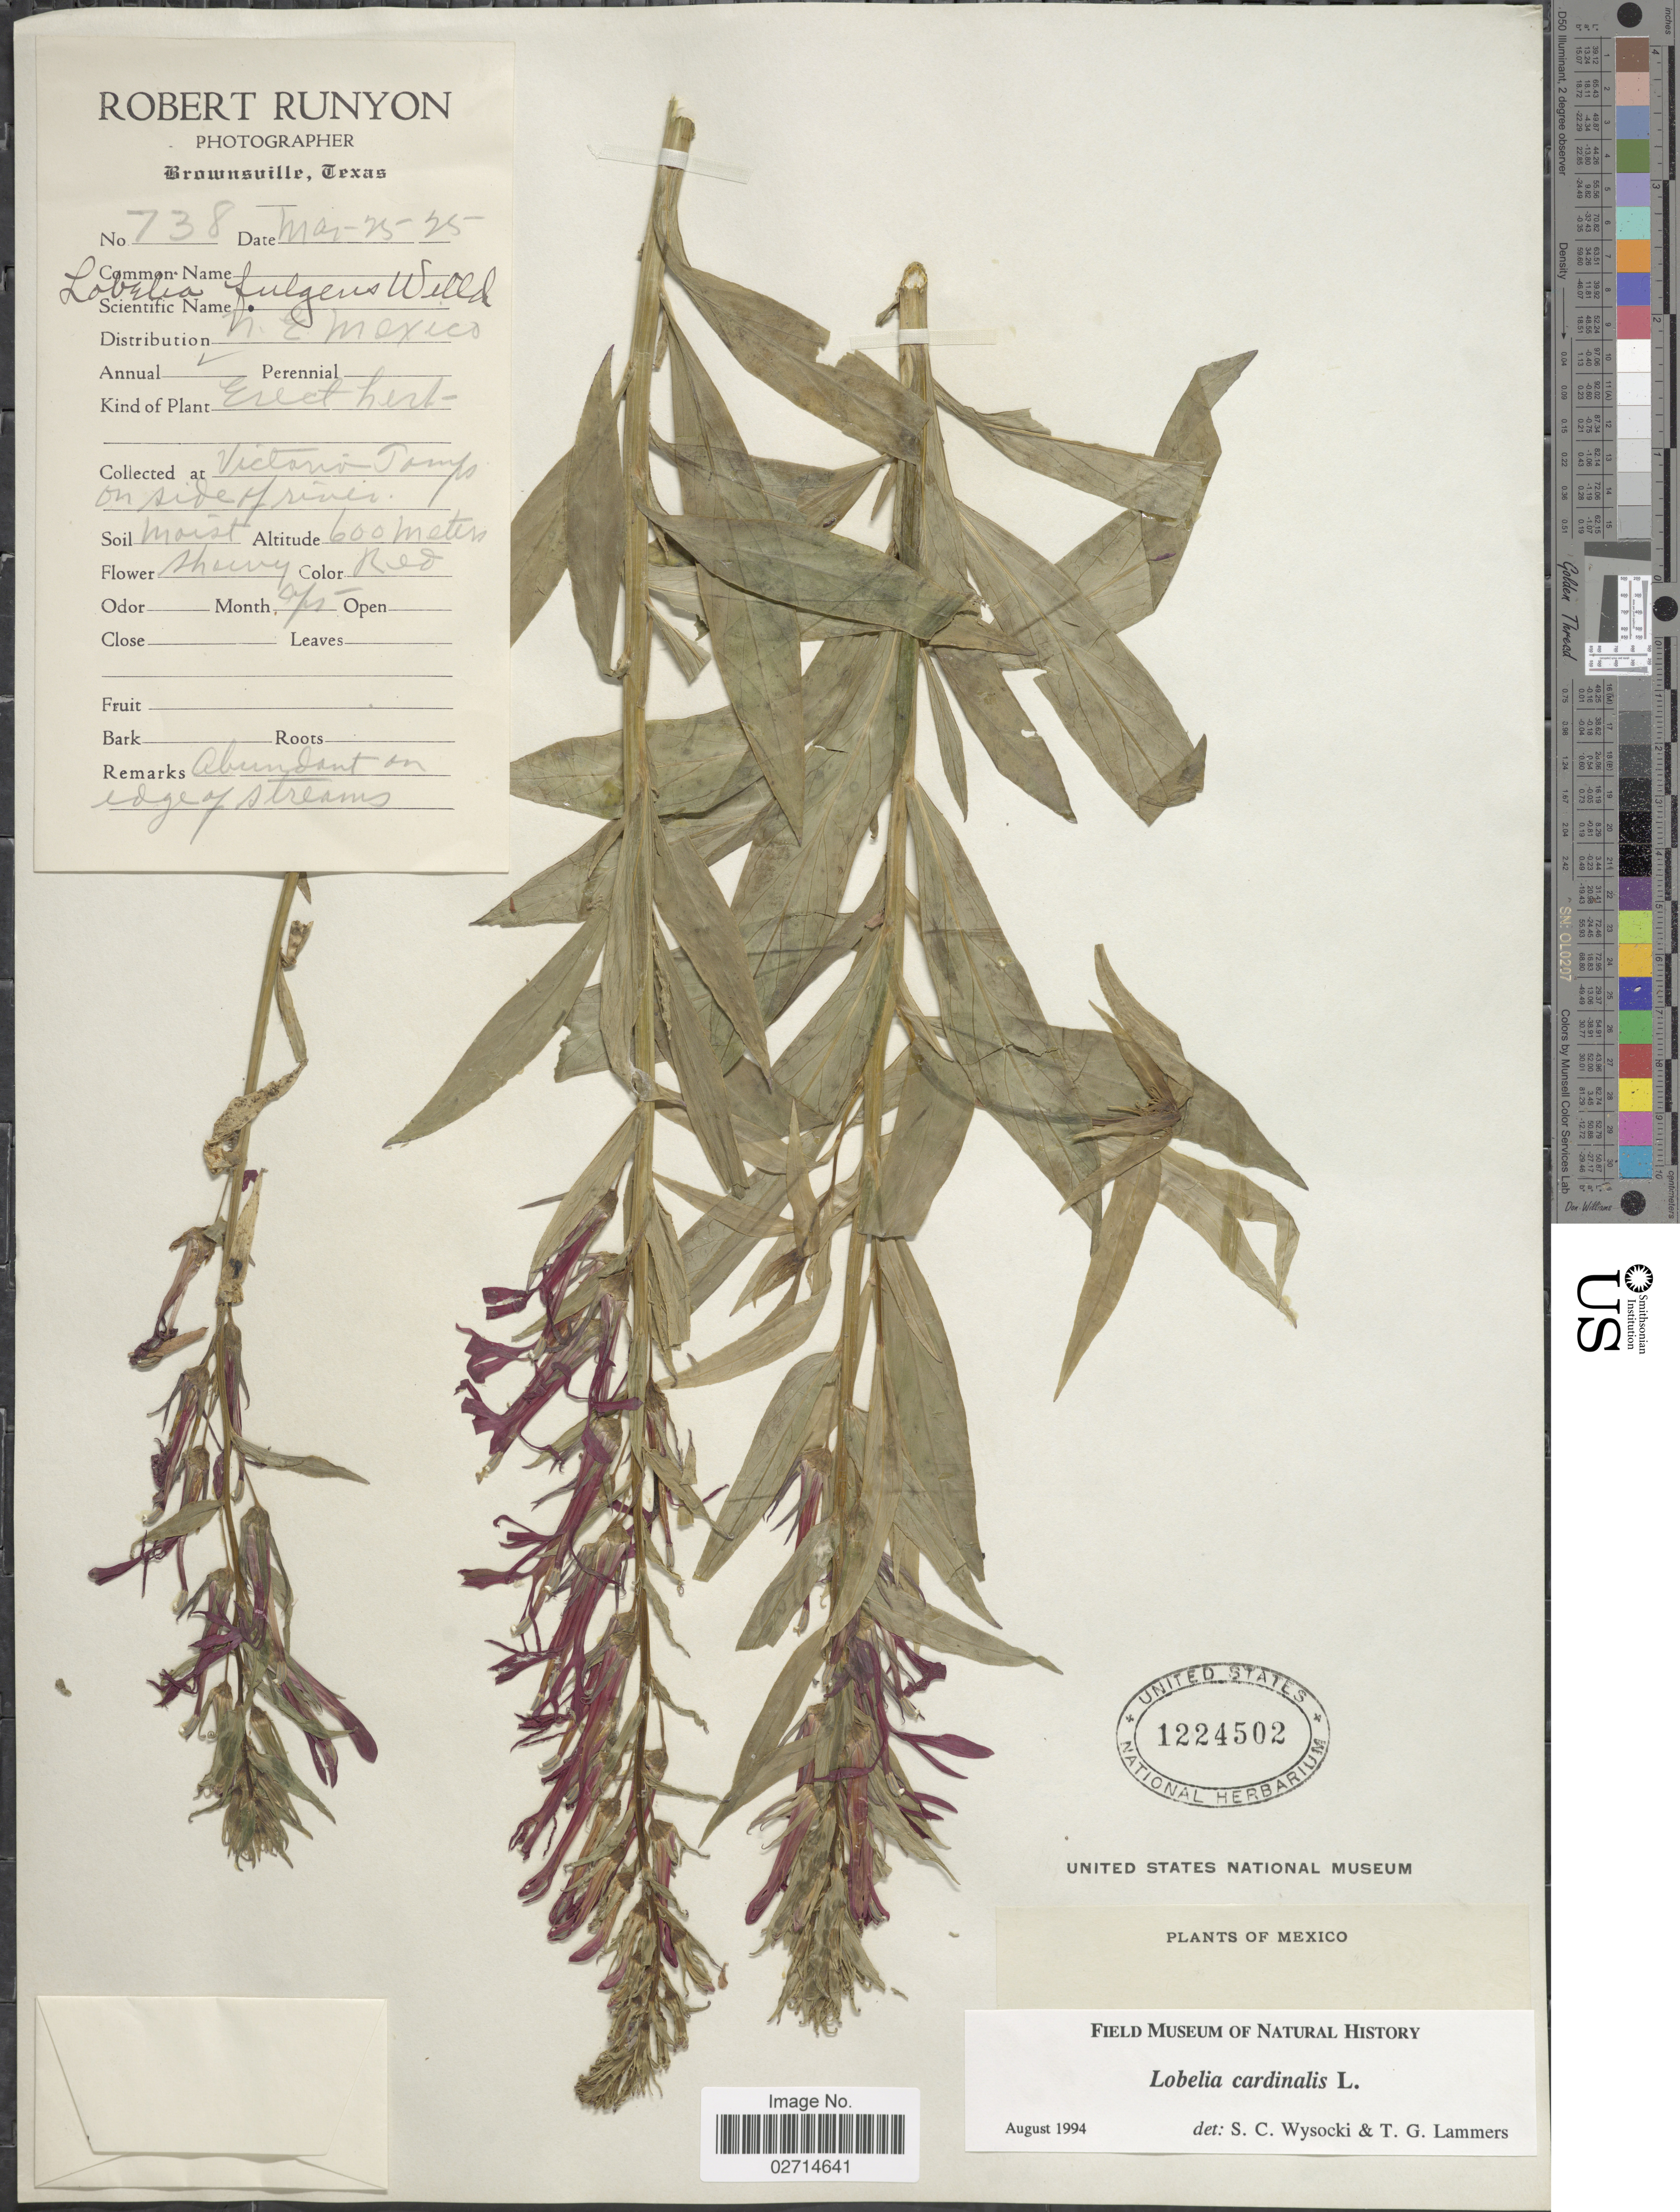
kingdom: Plantae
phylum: Tracheophyta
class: Magnoliopsida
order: Asterales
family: Campanulaceae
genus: Lobelia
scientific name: Lobelia cardinalis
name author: L.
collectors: R. Runyon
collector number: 738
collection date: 1925-05-25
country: Mexico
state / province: Tamaulipas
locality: Victoria, on side of river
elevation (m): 600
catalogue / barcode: US 1224502